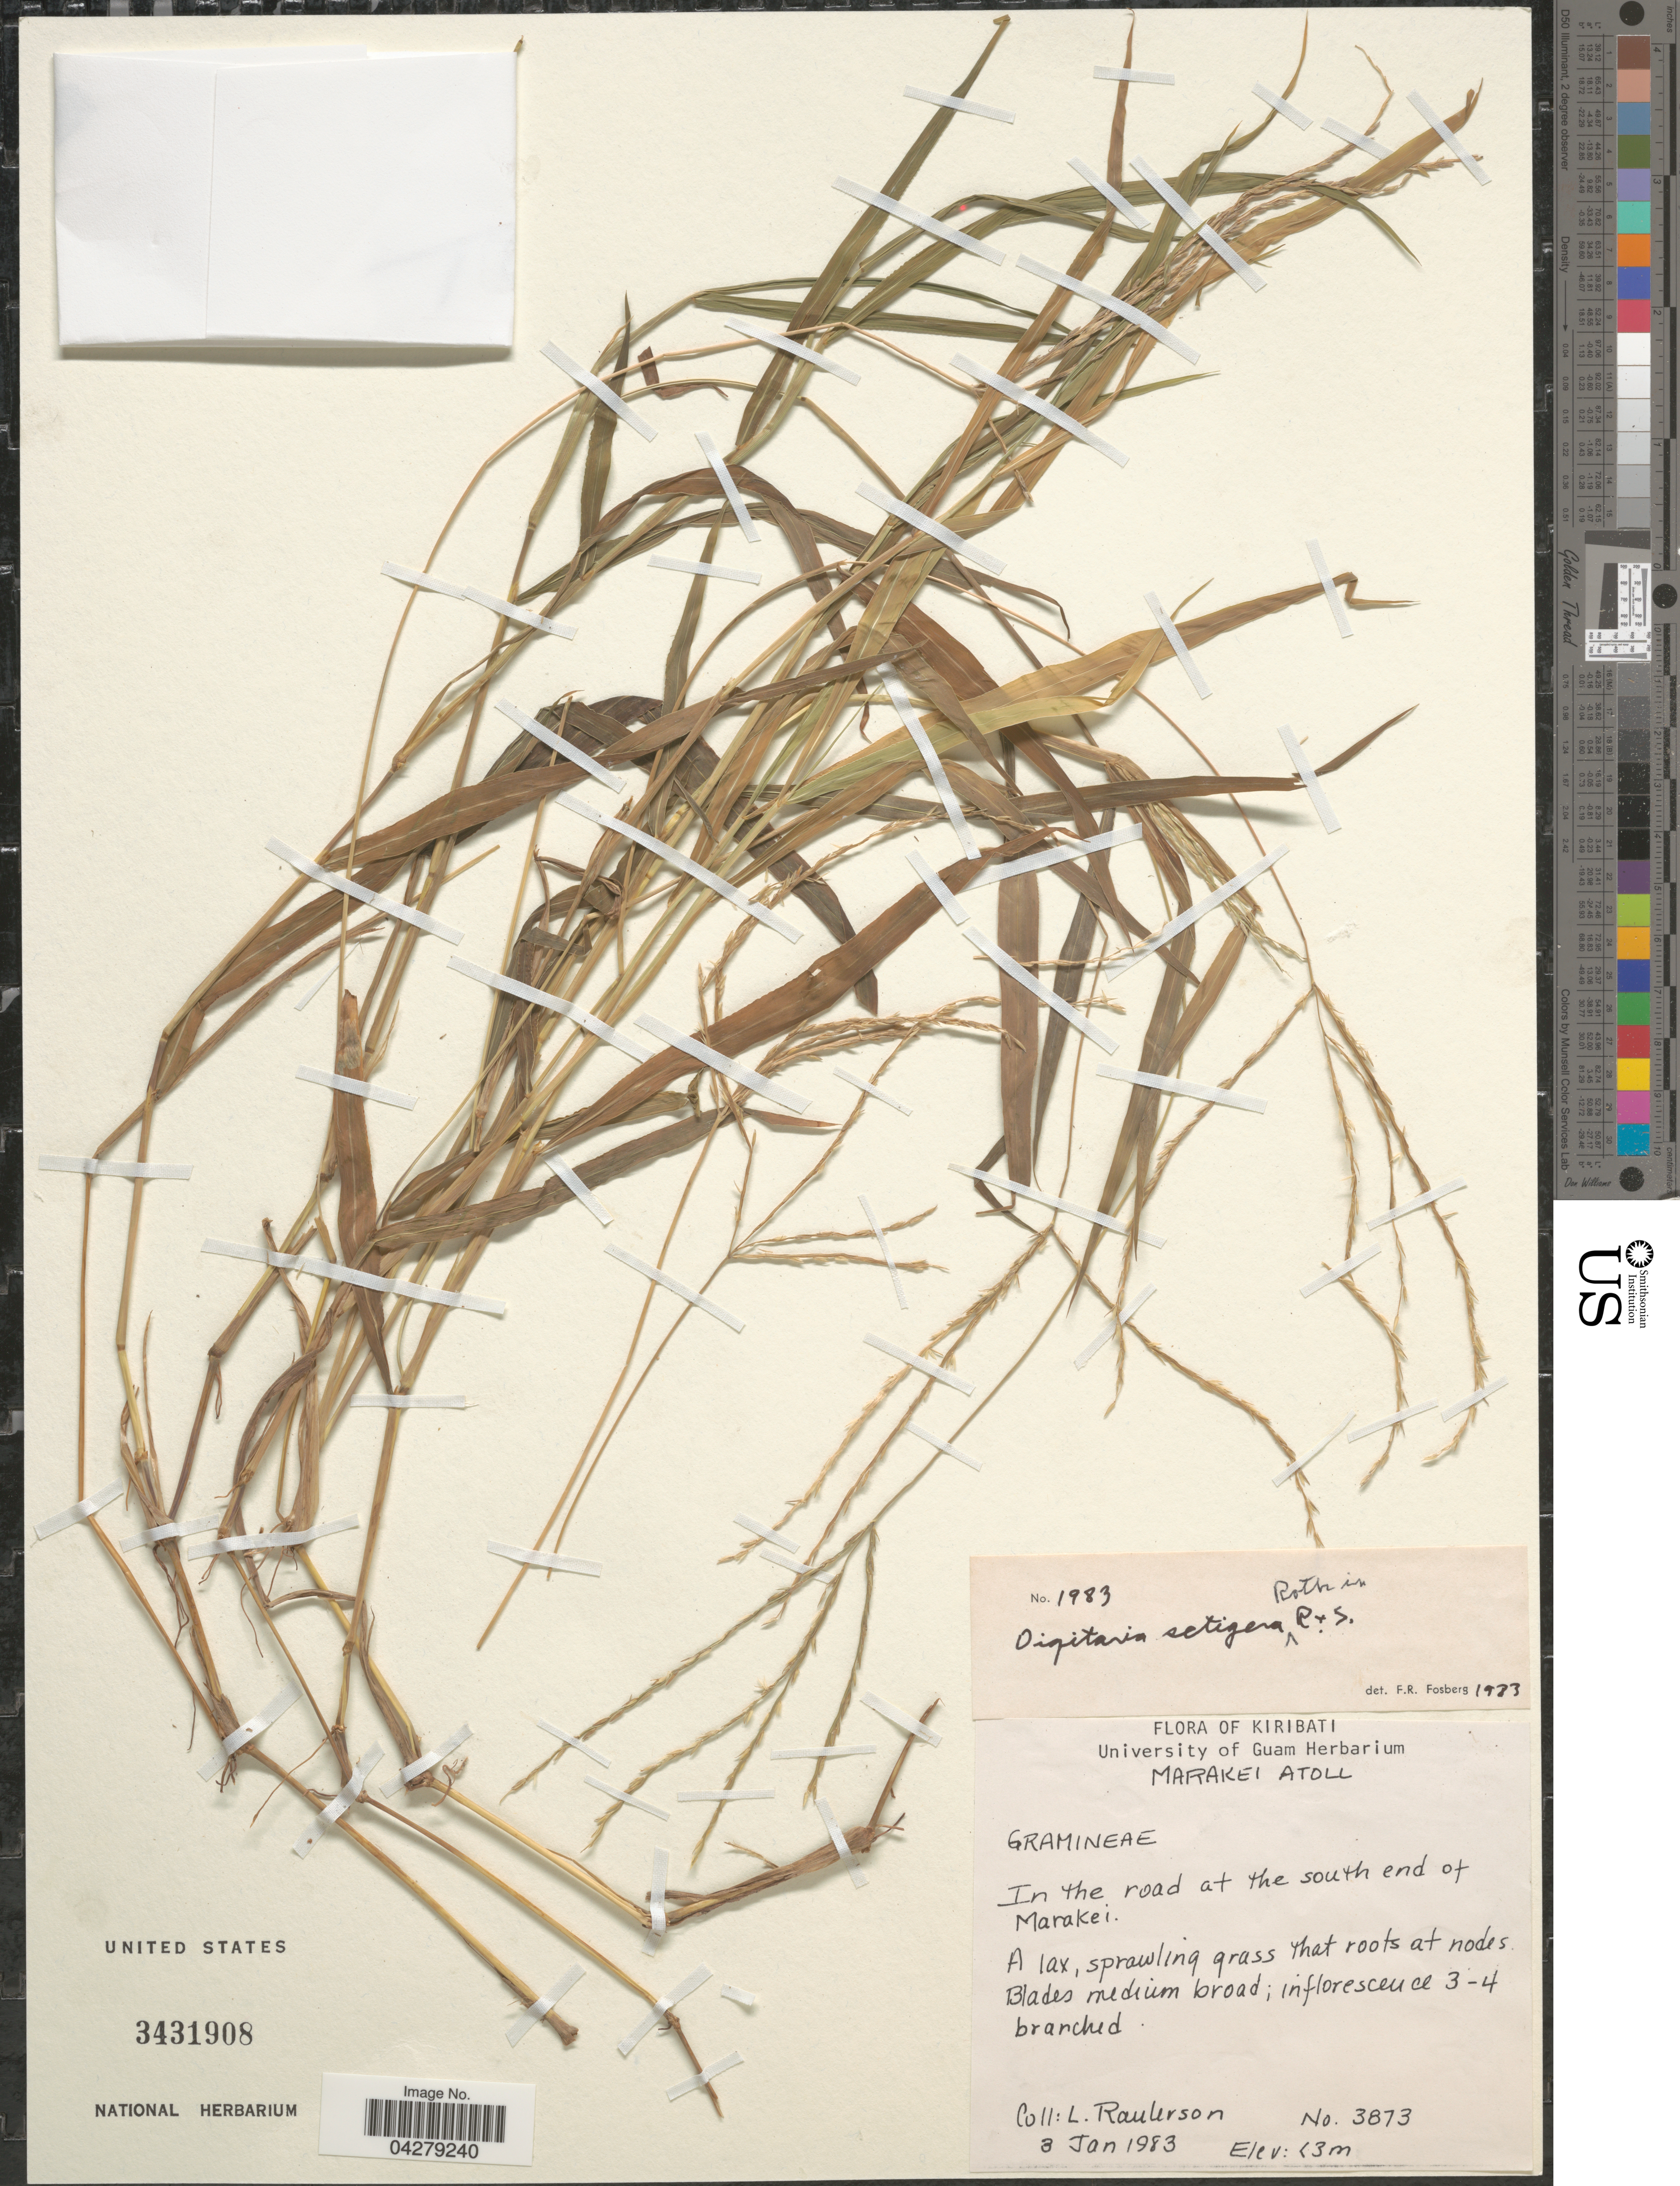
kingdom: Plantae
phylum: Tracheophyta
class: Liliopsida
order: Poales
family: Poaceae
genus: Digitaria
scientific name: Digitaria setigera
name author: Roth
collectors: L. Raulerson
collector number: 3873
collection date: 1983-01-03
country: Kiribati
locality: Marakai Atoll. In the road at the south end of Marakei.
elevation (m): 3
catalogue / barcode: US 3431908